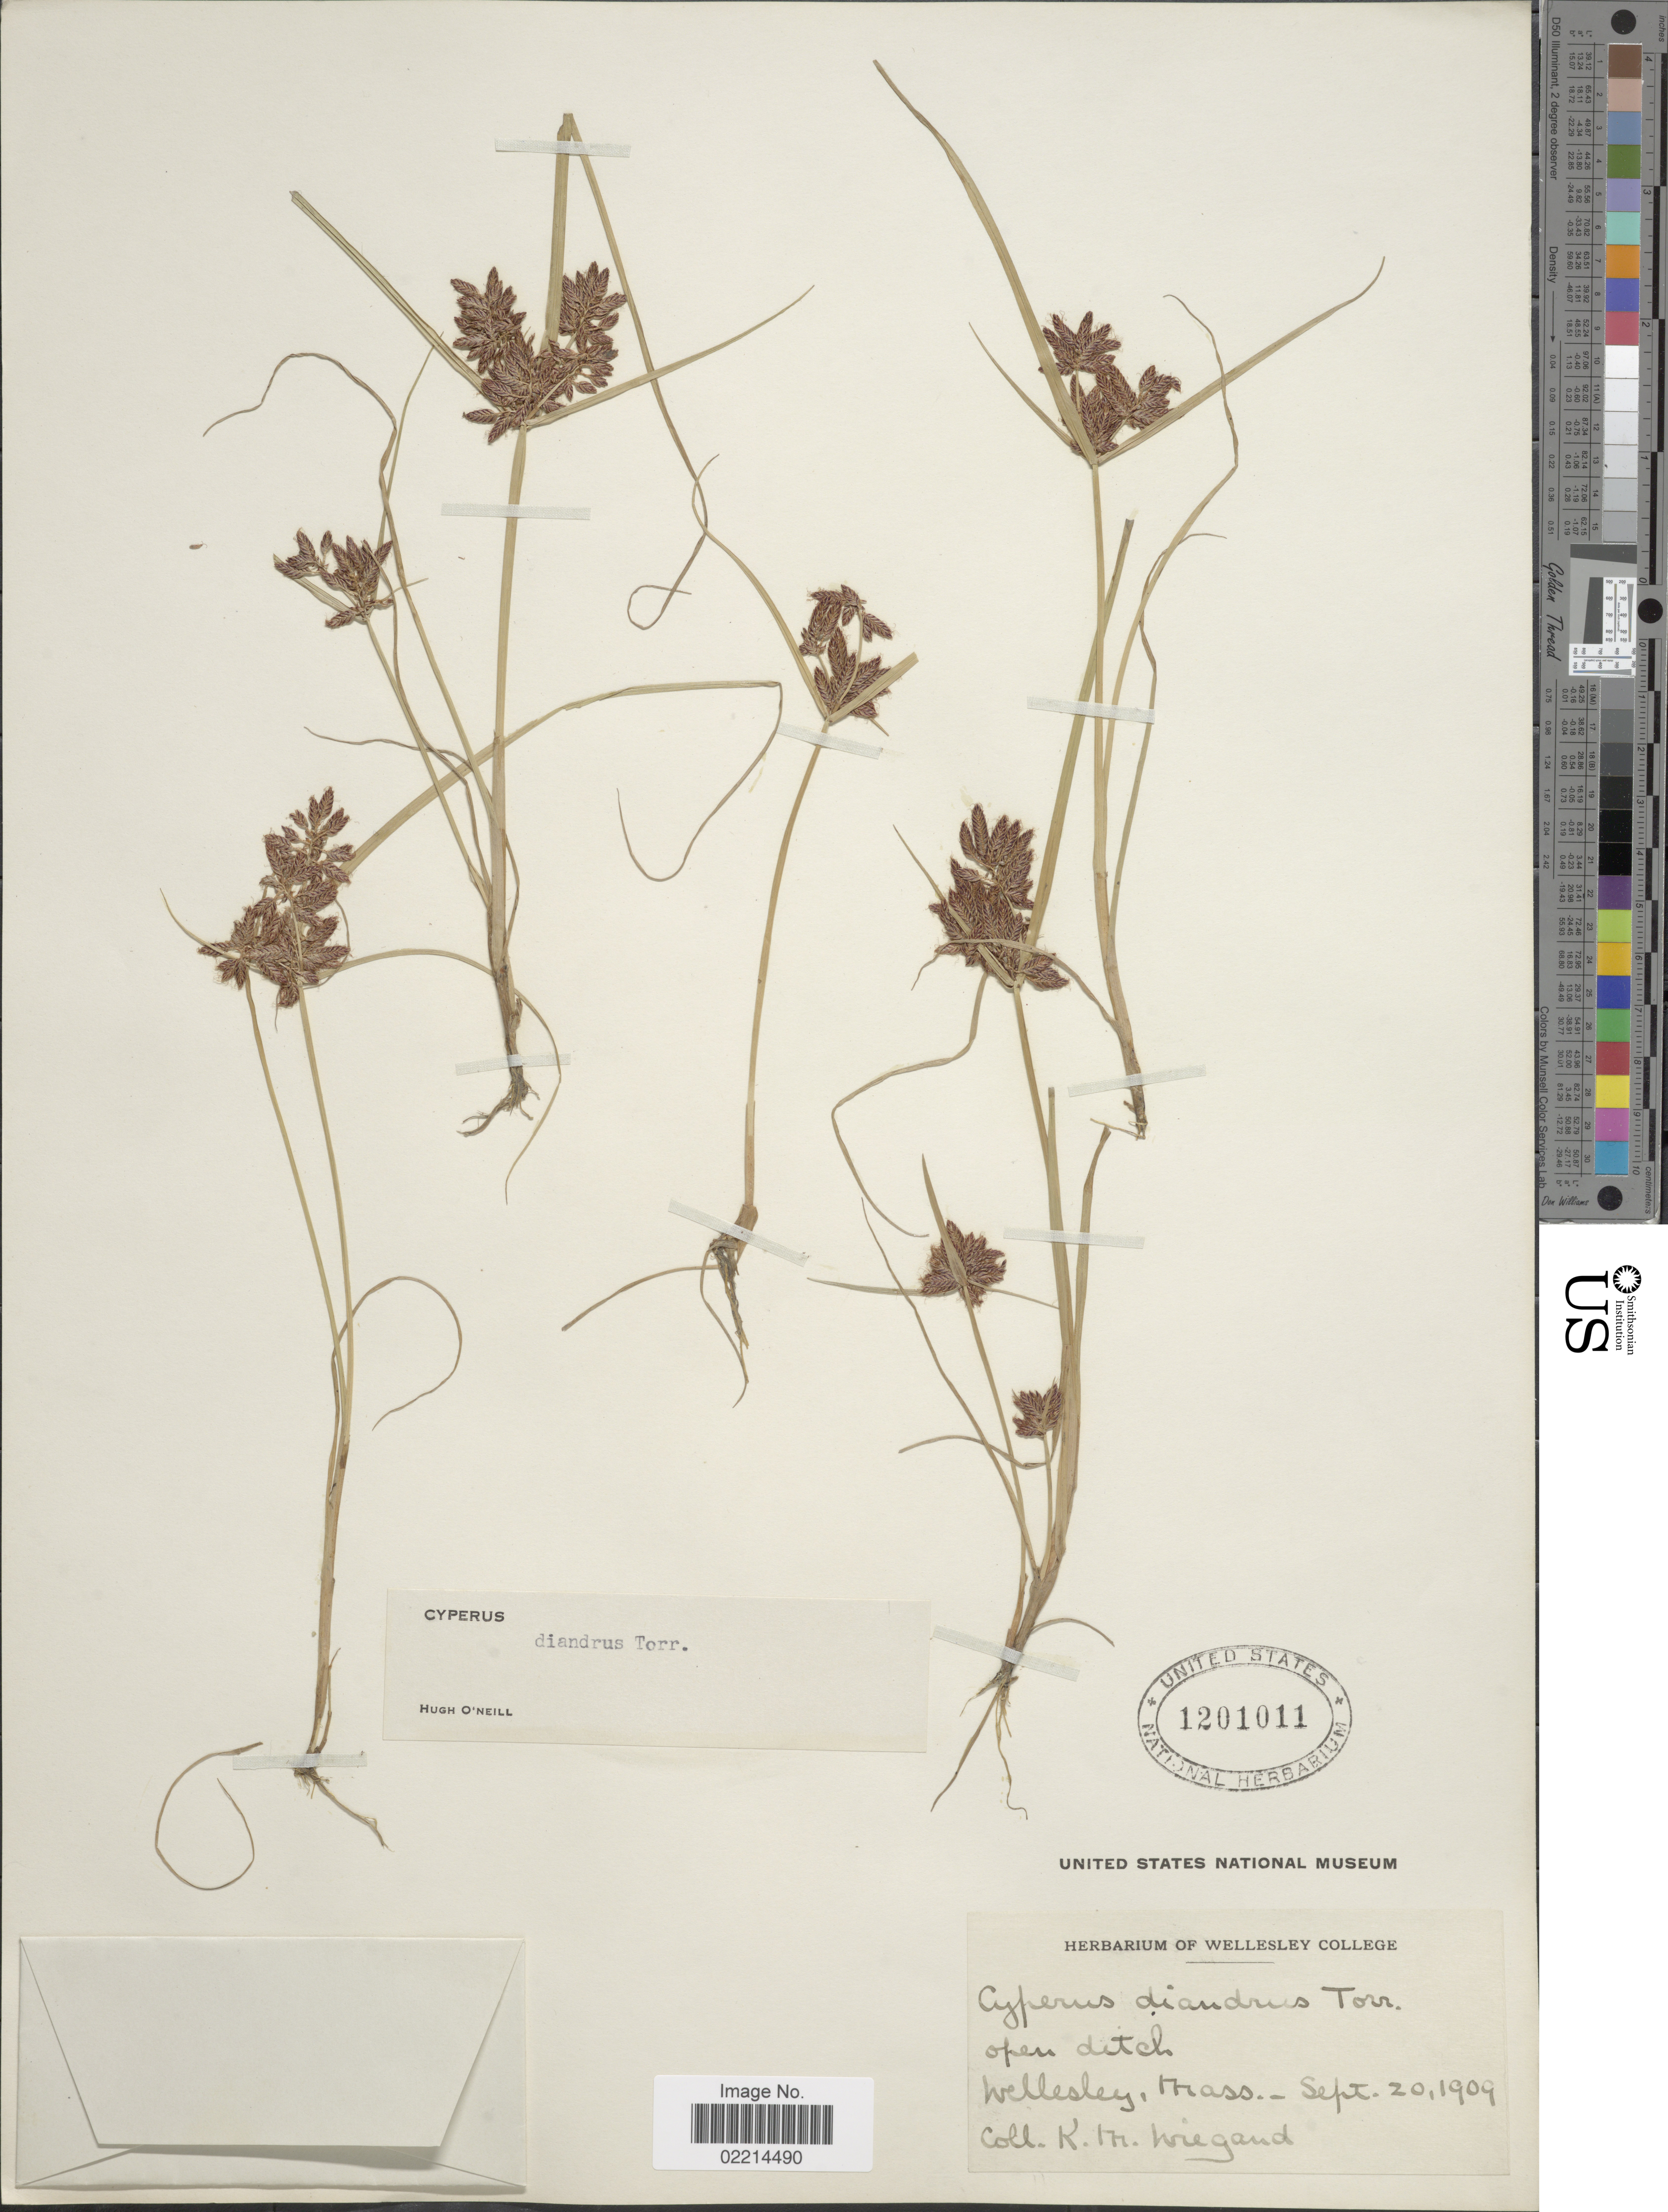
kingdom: Plantae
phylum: Tracheophyta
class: Liliopsida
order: Poales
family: Cyperaceae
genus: Cyperus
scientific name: Cyperus diandrus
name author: Torr.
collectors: K. M. Wiegand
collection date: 1909-09-20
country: United States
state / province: Massachusetts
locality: Open ditch, Wellesley.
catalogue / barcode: US 1201011